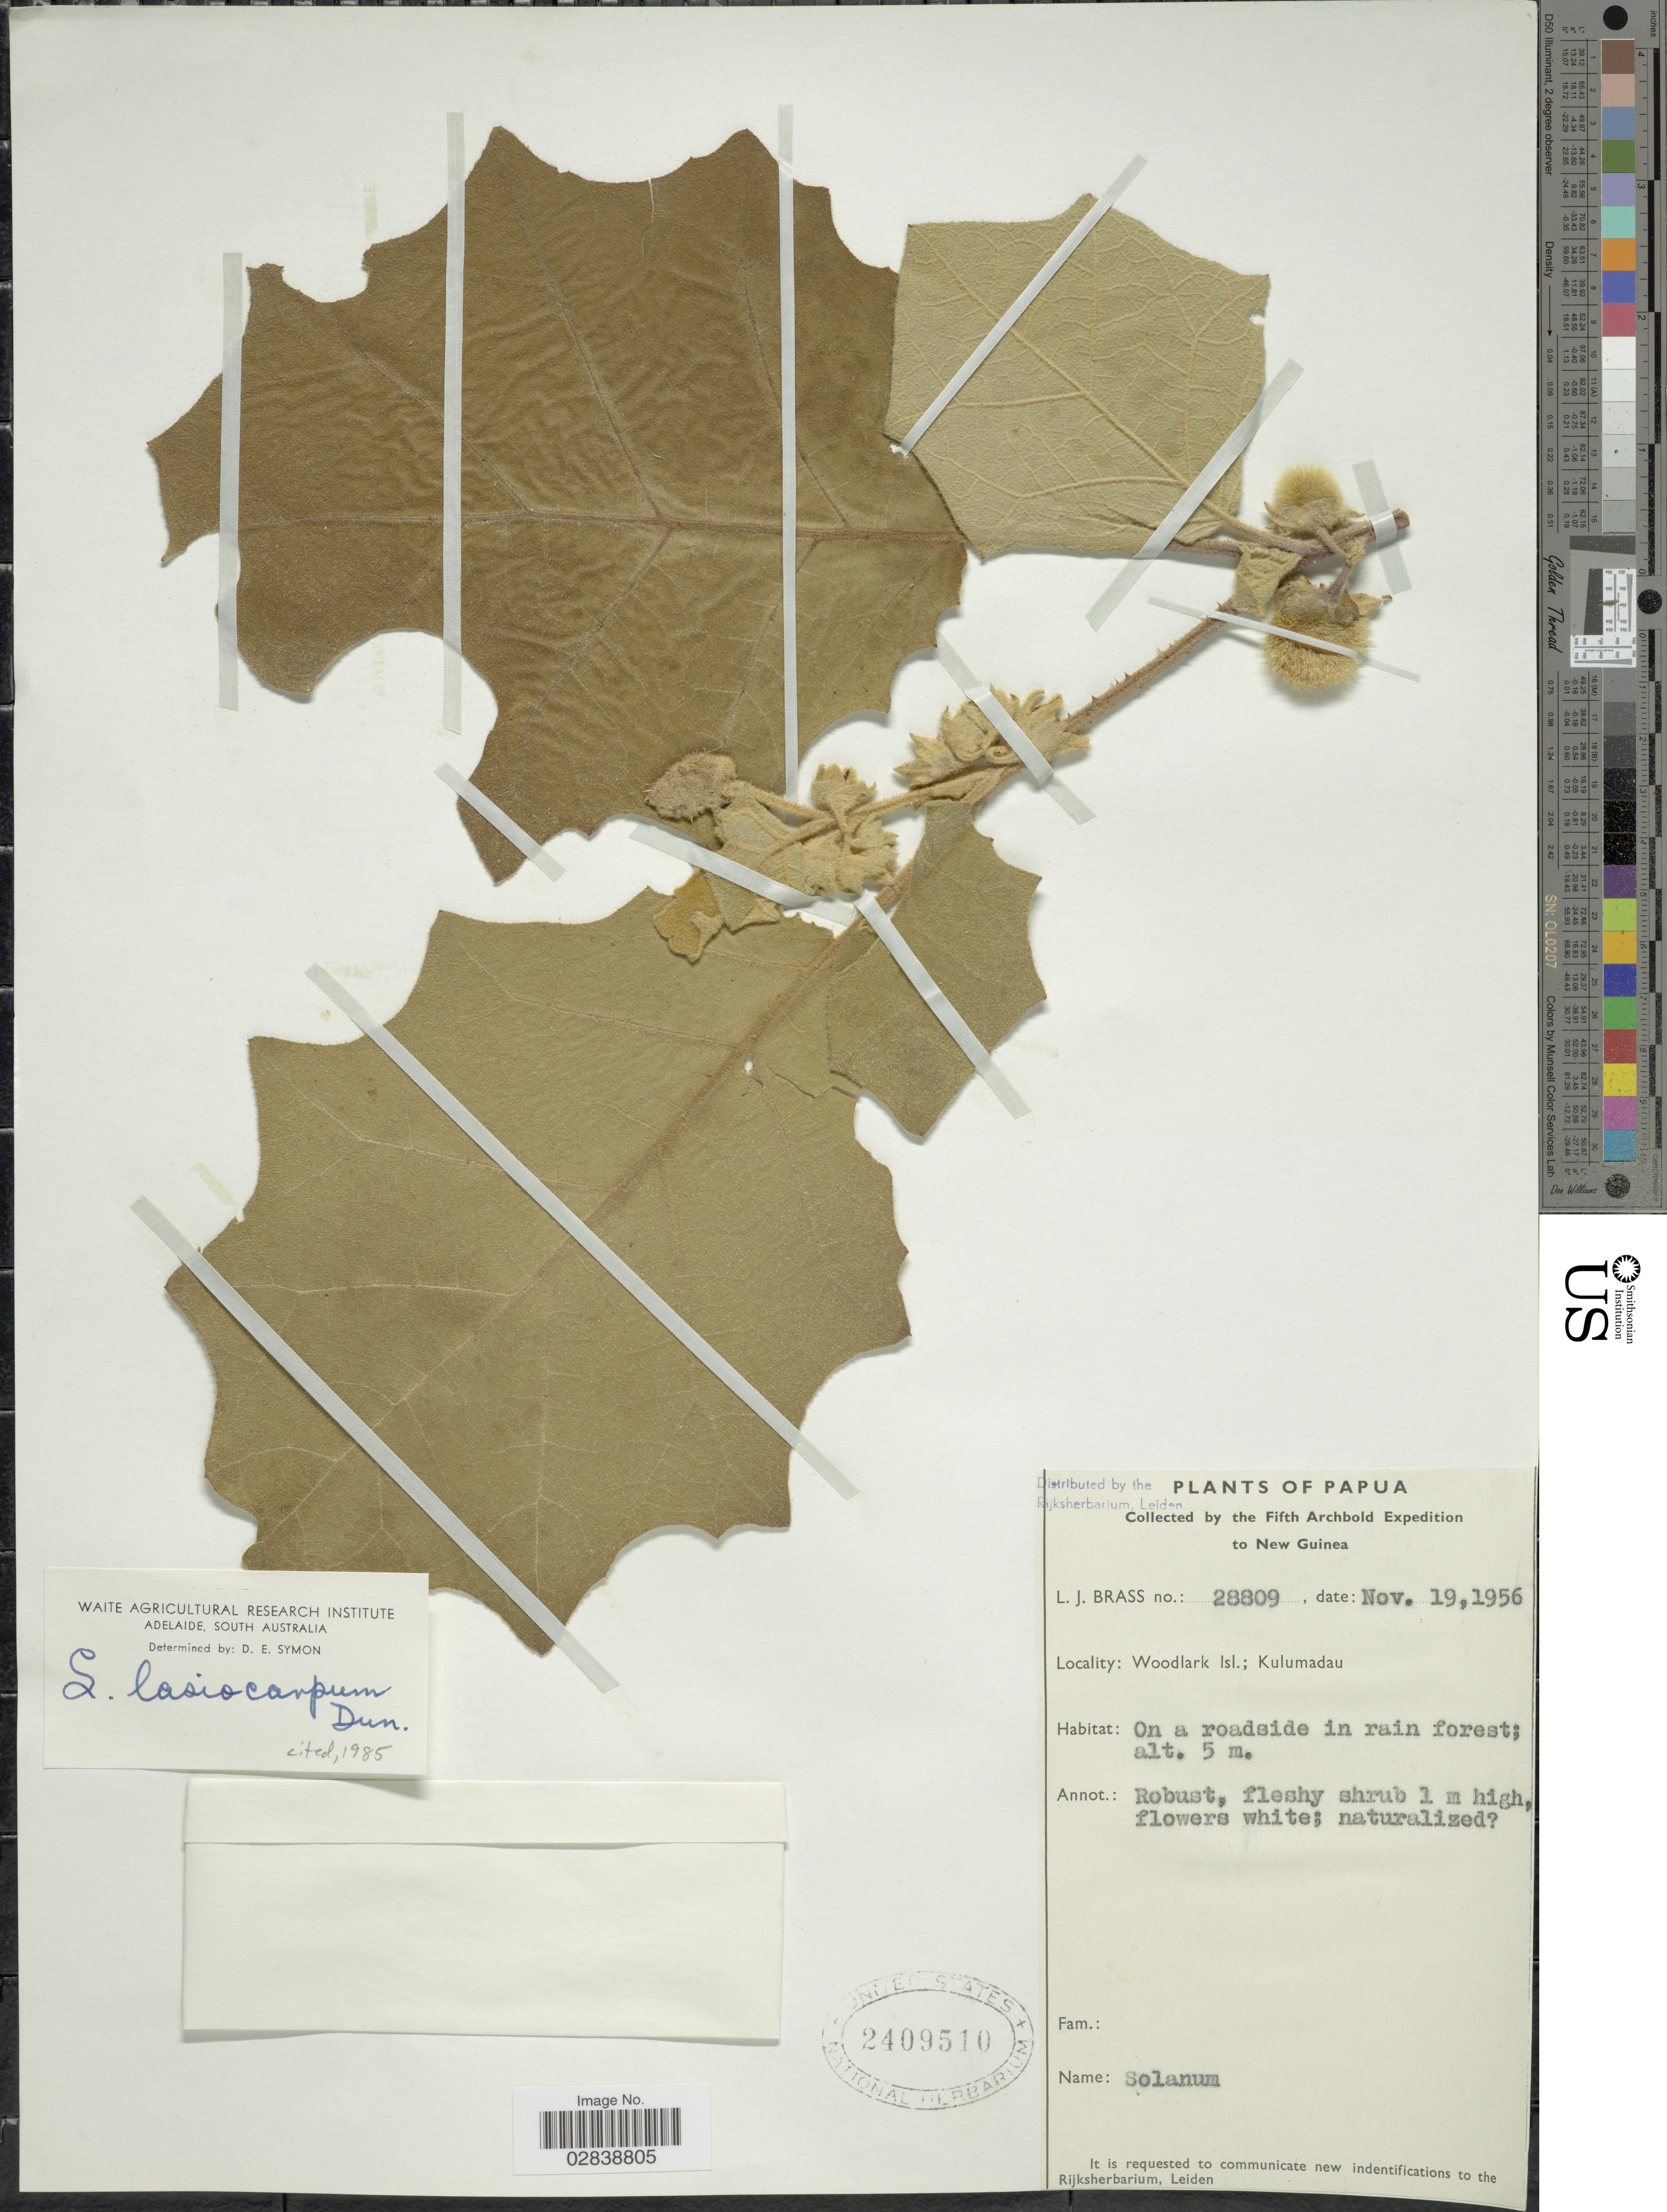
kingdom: Plantae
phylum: Tracheophyta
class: Magnoliopsida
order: Solanales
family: Solanaceae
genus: Solanum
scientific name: Solanum lasiocarpum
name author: Dunal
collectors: L. J. Brass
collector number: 28809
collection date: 1956-11-19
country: Papua New Guinea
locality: Papua, New Guinea. Woodlark Isl.; Kulumadau.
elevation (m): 5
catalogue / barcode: US 2409510